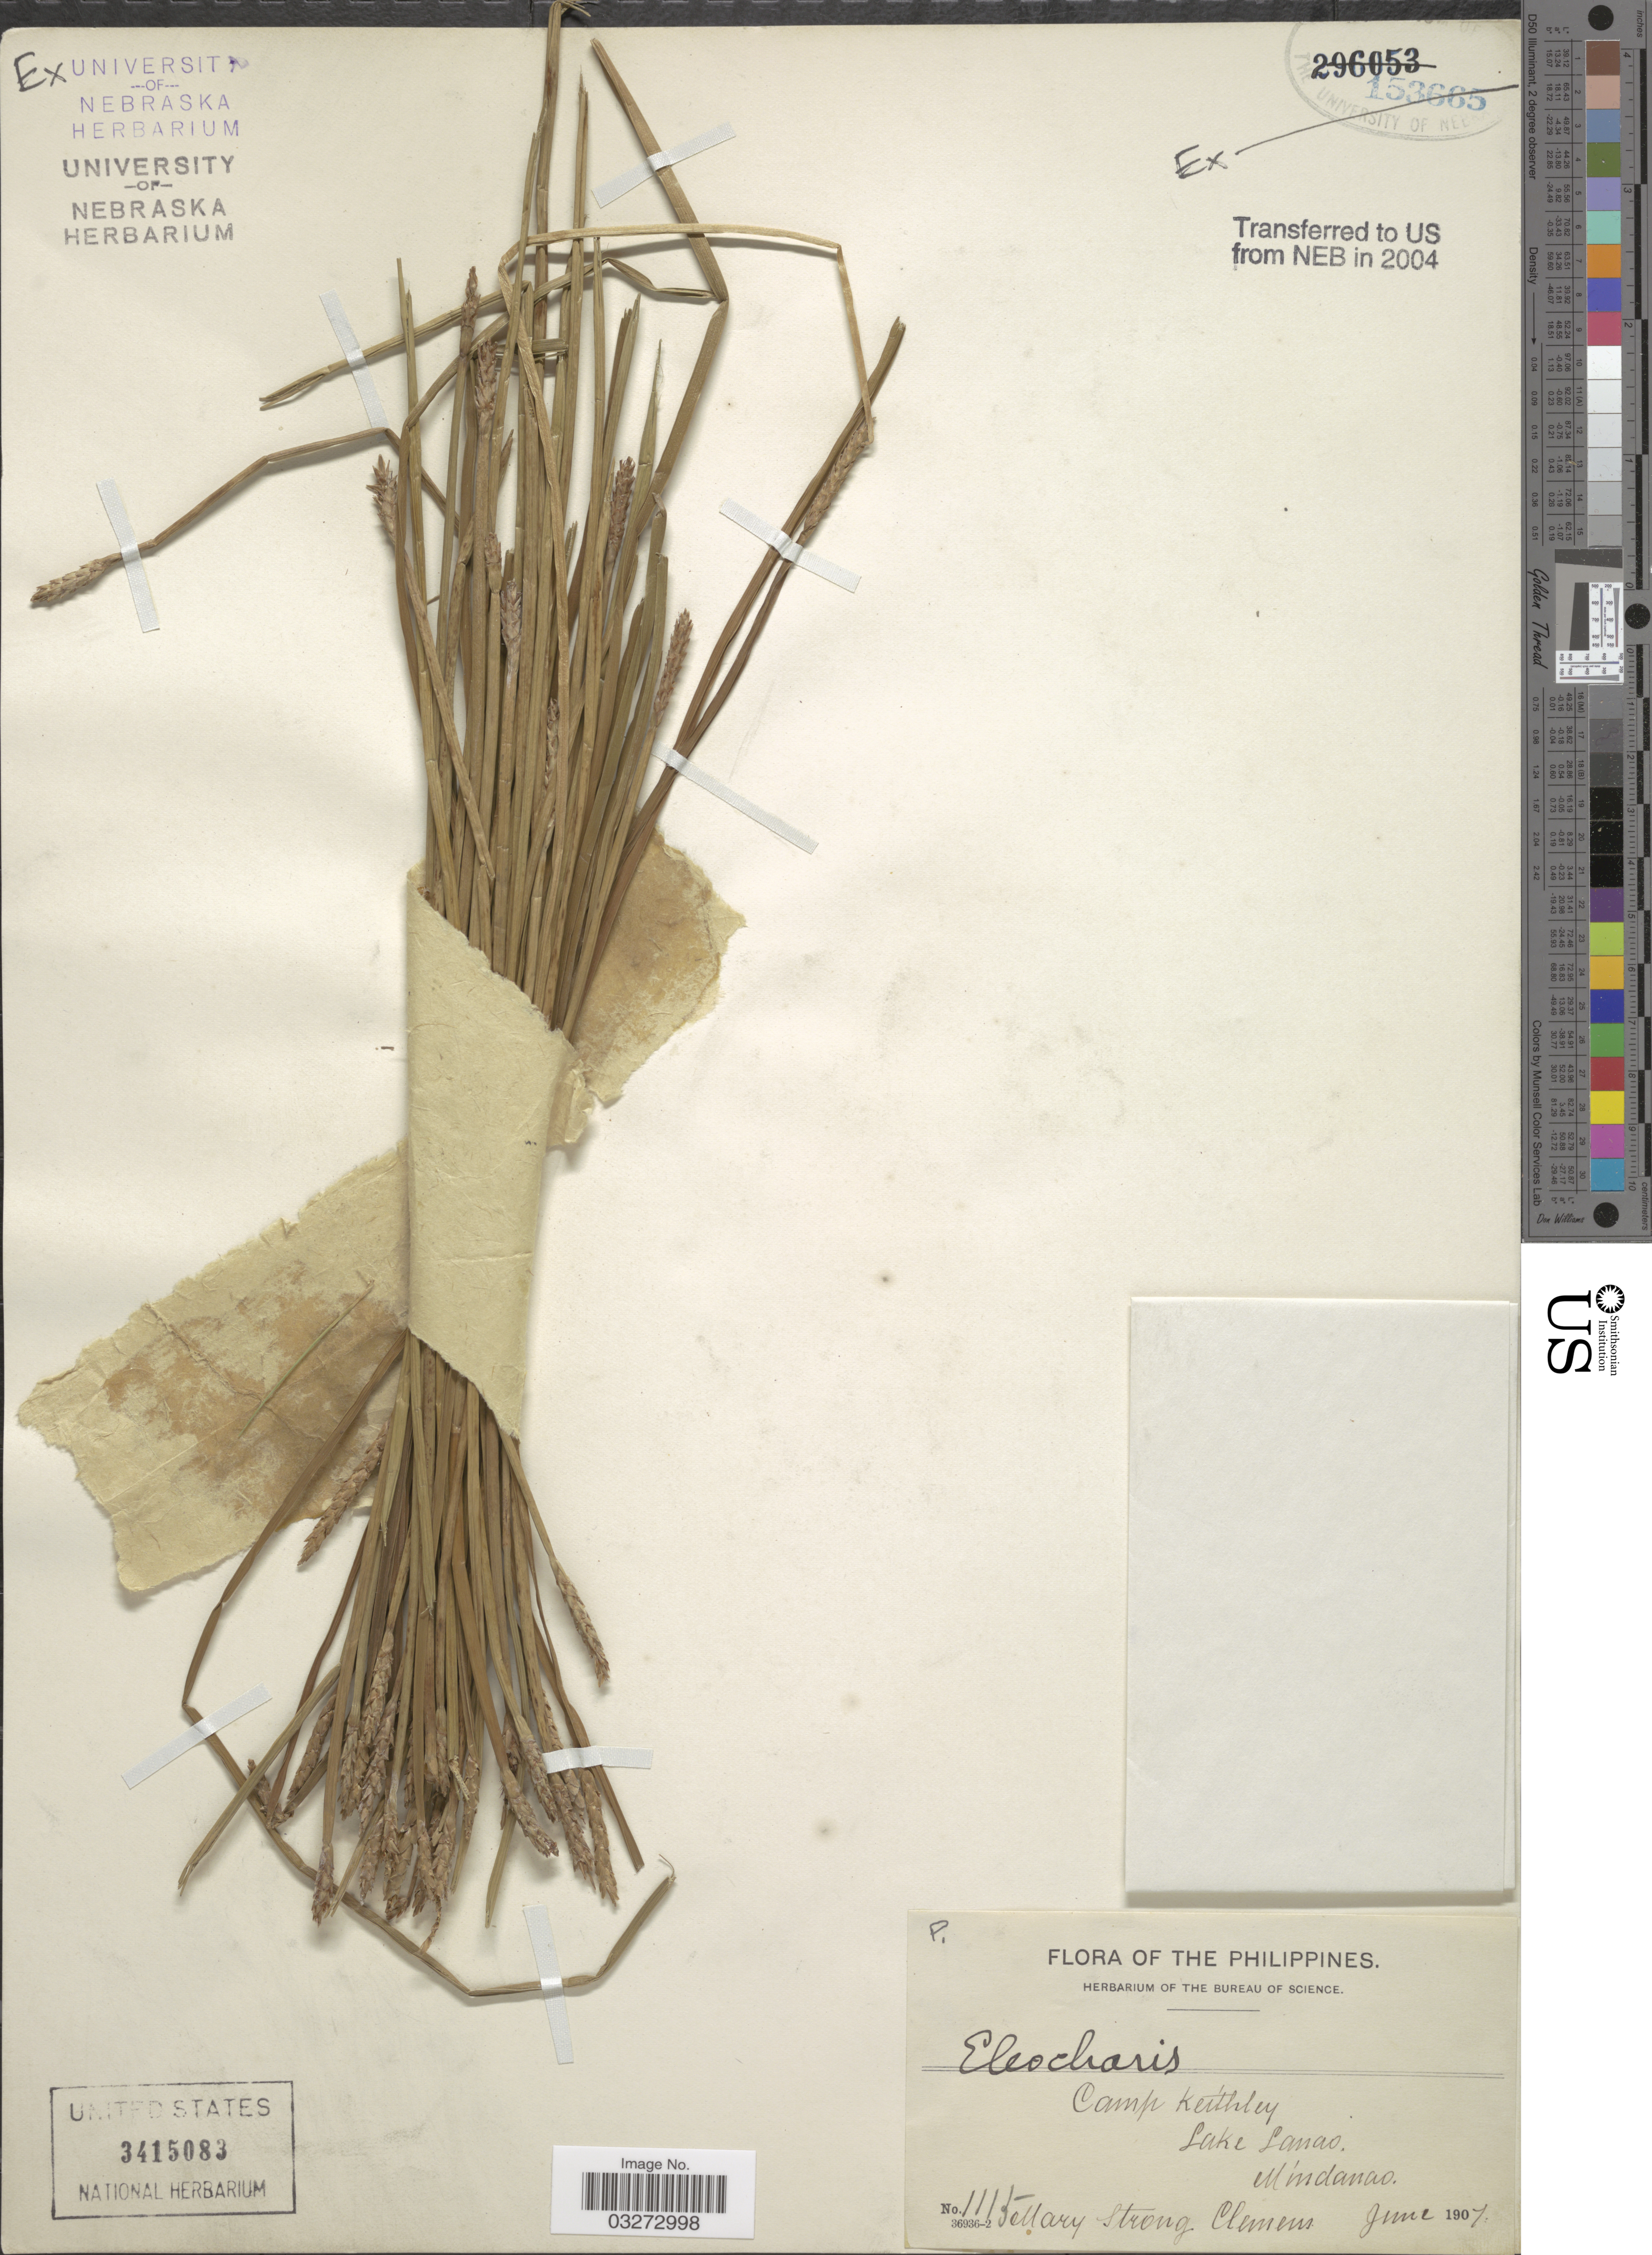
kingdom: Plantae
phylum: Tracheophyta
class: Liliopsida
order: Poales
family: Cyperaceae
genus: Eleocharis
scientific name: Eleocharis acutangula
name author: (Roxb.) Schult.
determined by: Strong, Mark T., (BOT), Smithsonian Institution - National Museum of Natural History (UNITED STATES)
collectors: M. S. Clemens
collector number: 1115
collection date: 1907-06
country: Philippines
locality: Camp Keithley. Lake Lanao. Mindanao.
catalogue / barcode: US 3415083